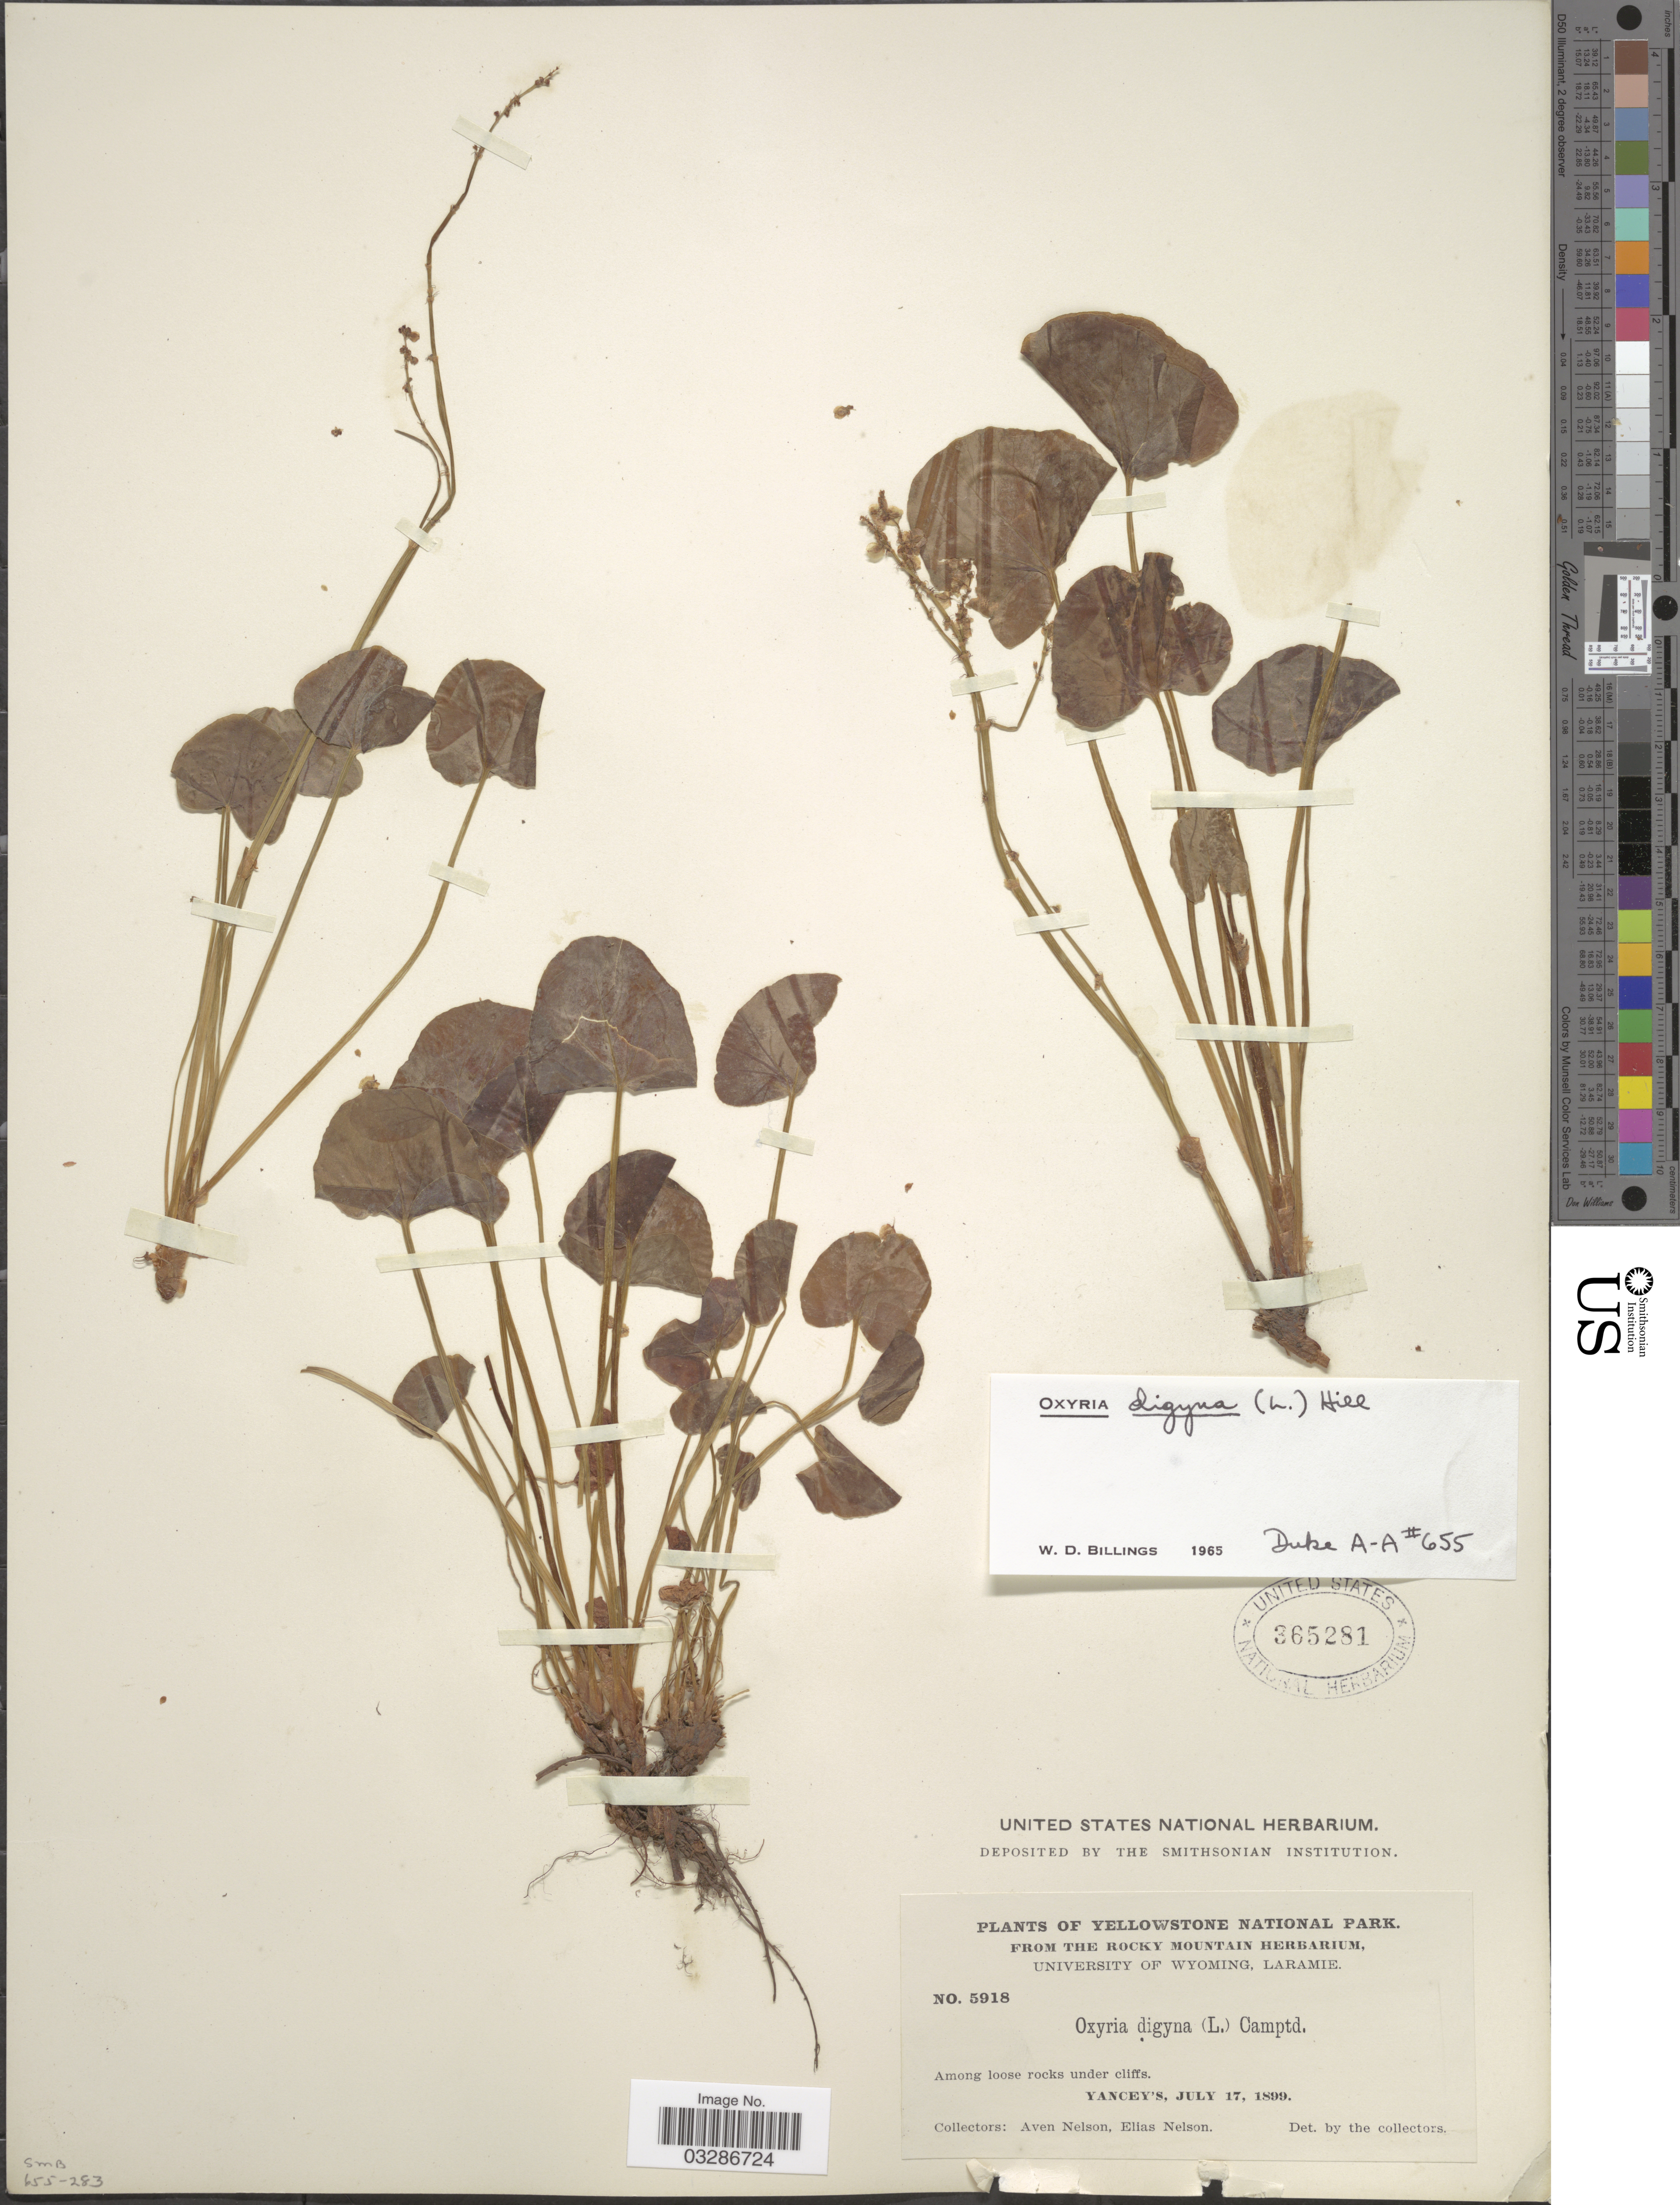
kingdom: Plantae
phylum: Tracheophyta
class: Magnoliopsida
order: Caryophyllales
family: Polygonaceae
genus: Oxyria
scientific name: Oxyria digyna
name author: (L.) Hill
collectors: A. Nelson & E. Nelson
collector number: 5918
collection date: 1899-07-17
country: United States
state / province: Wyoming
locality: Yellowstone National Park. Yancey's.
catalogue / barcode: US 365281